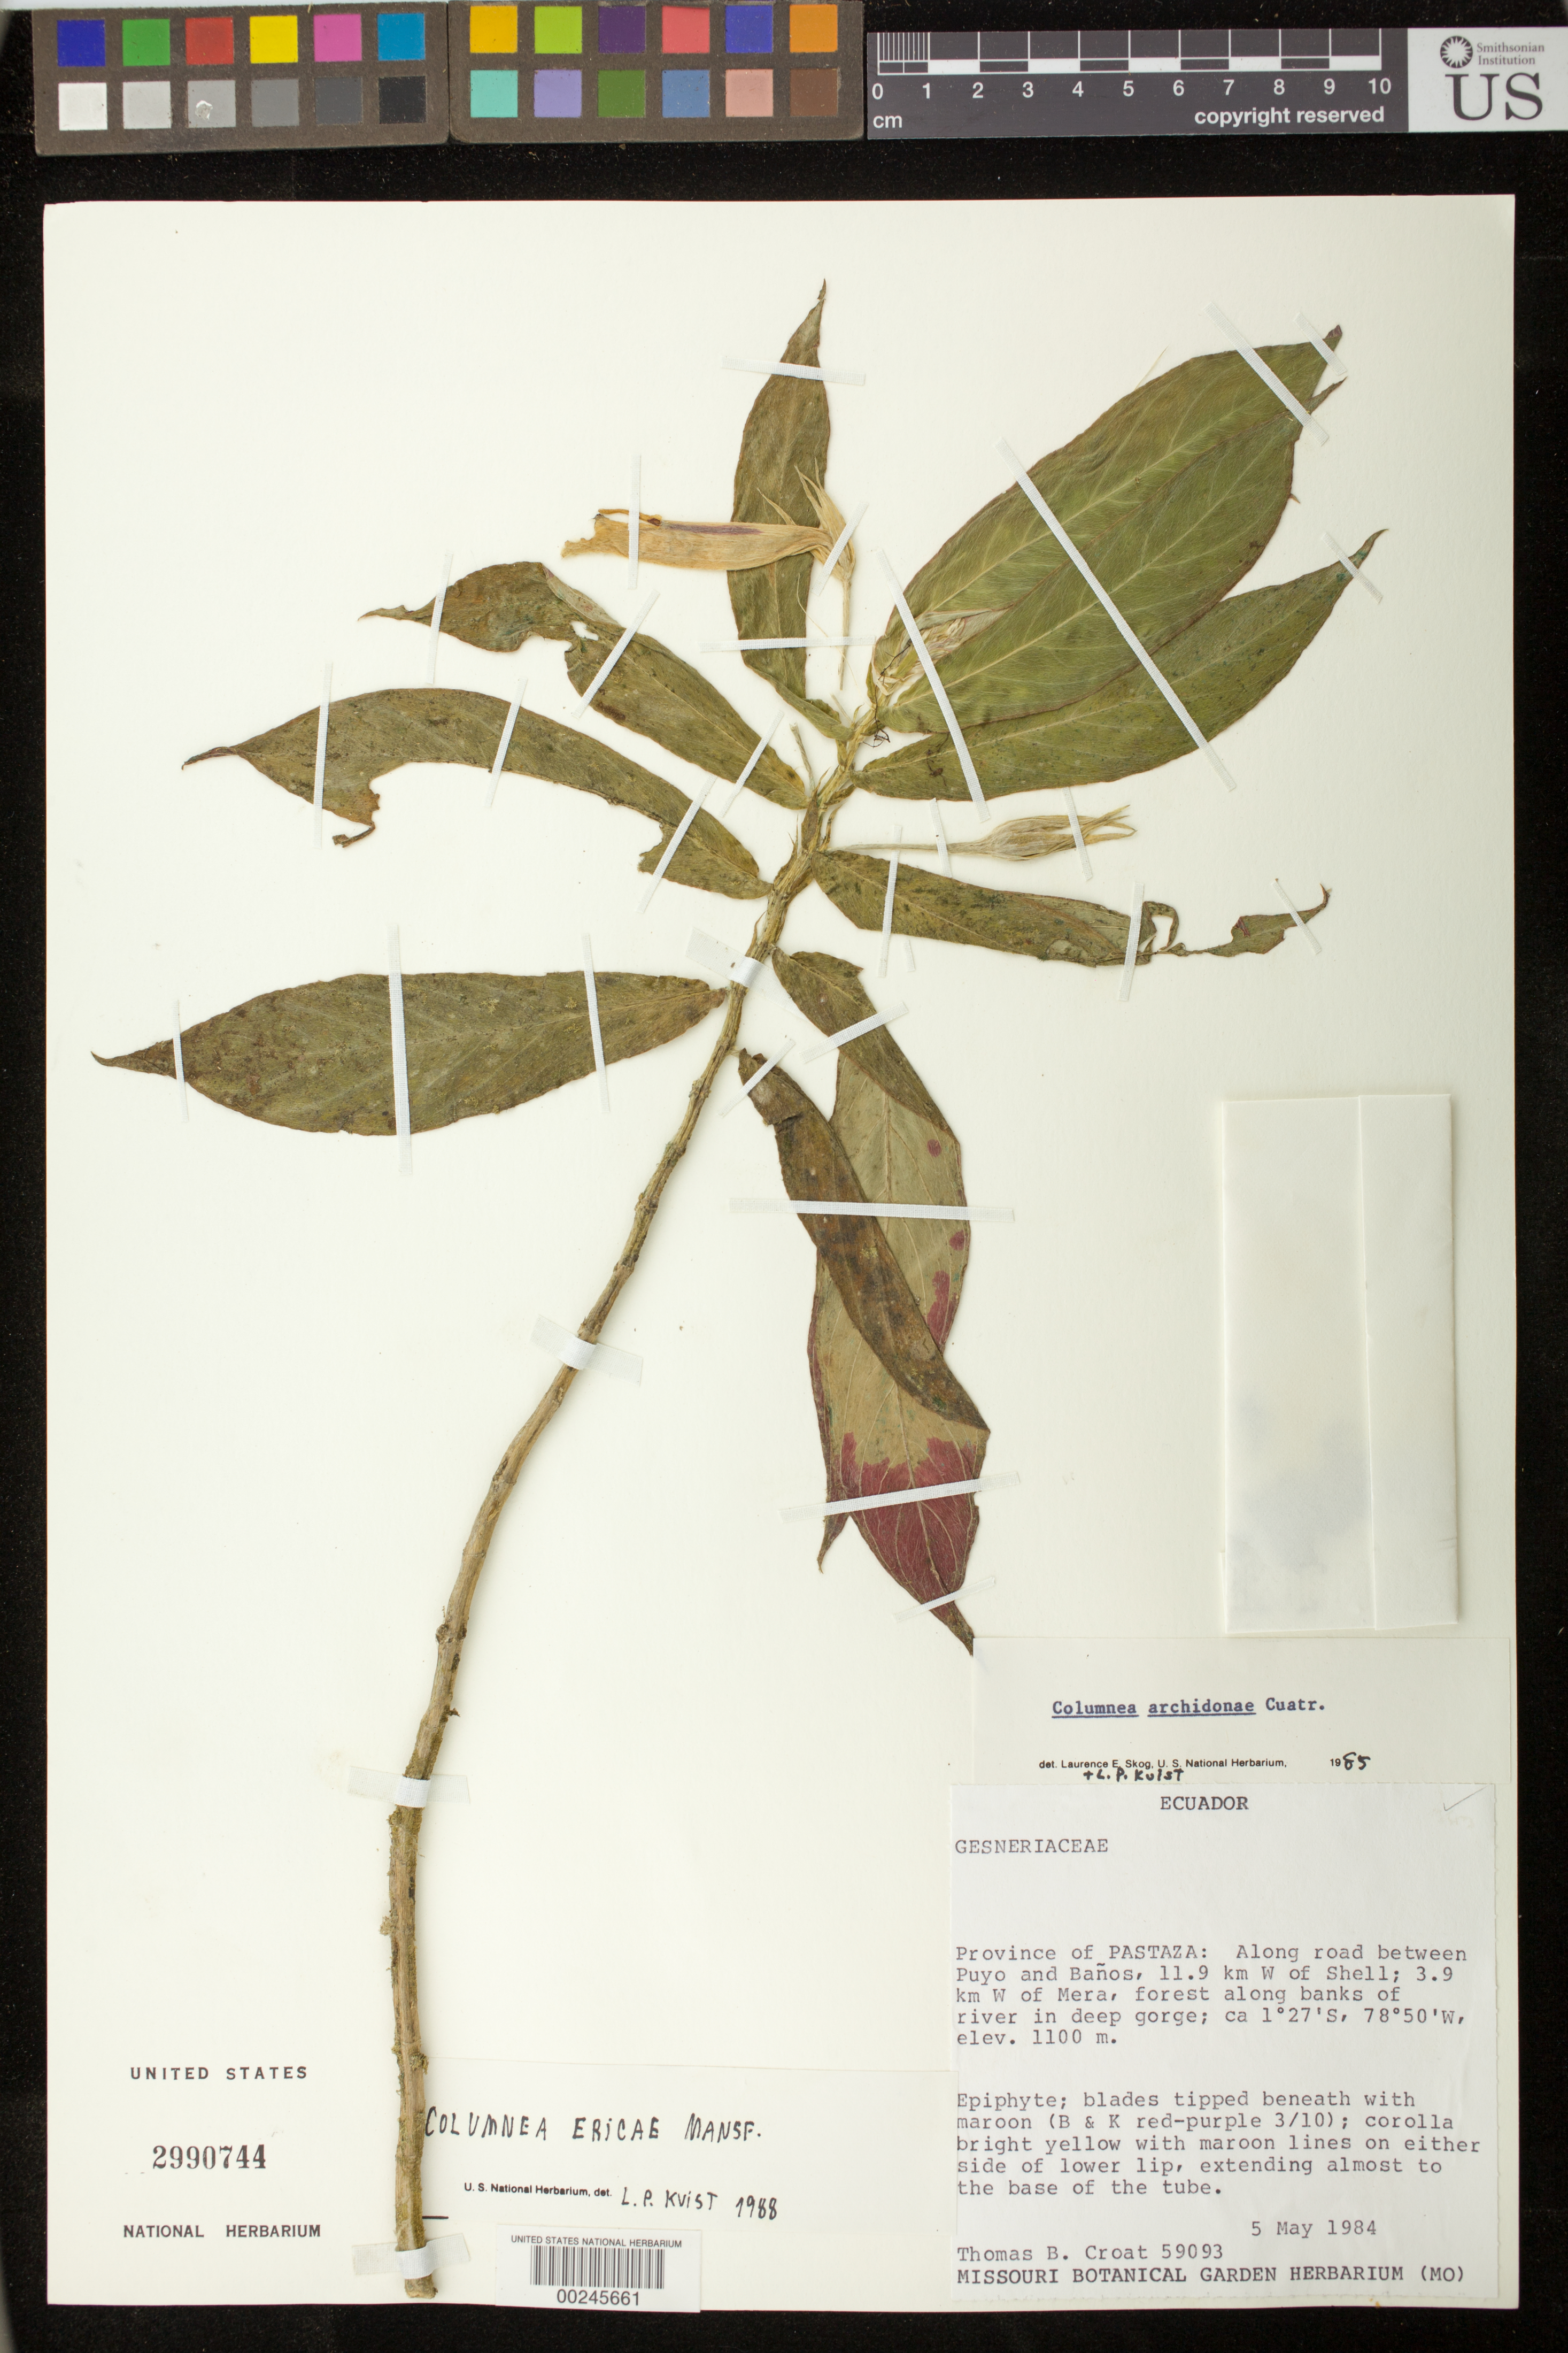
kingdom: Plantae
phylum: Tracheophyta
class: Magnoliopsida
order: Lamiales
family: Gesneriaceae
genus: Columnea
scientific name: Columnea ericae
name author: Mansf.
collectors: T. B. Croat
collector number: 59093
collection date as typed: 05 May 1984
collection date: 1984-05-05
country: Ecuador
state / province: Pastaza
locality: Along road between Puyo to Banos, 11.9 km W of Shell, 3.9 km W of Mera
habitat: Forest along banks of river in deep gorge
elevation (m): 1100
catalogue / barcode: US 2990744